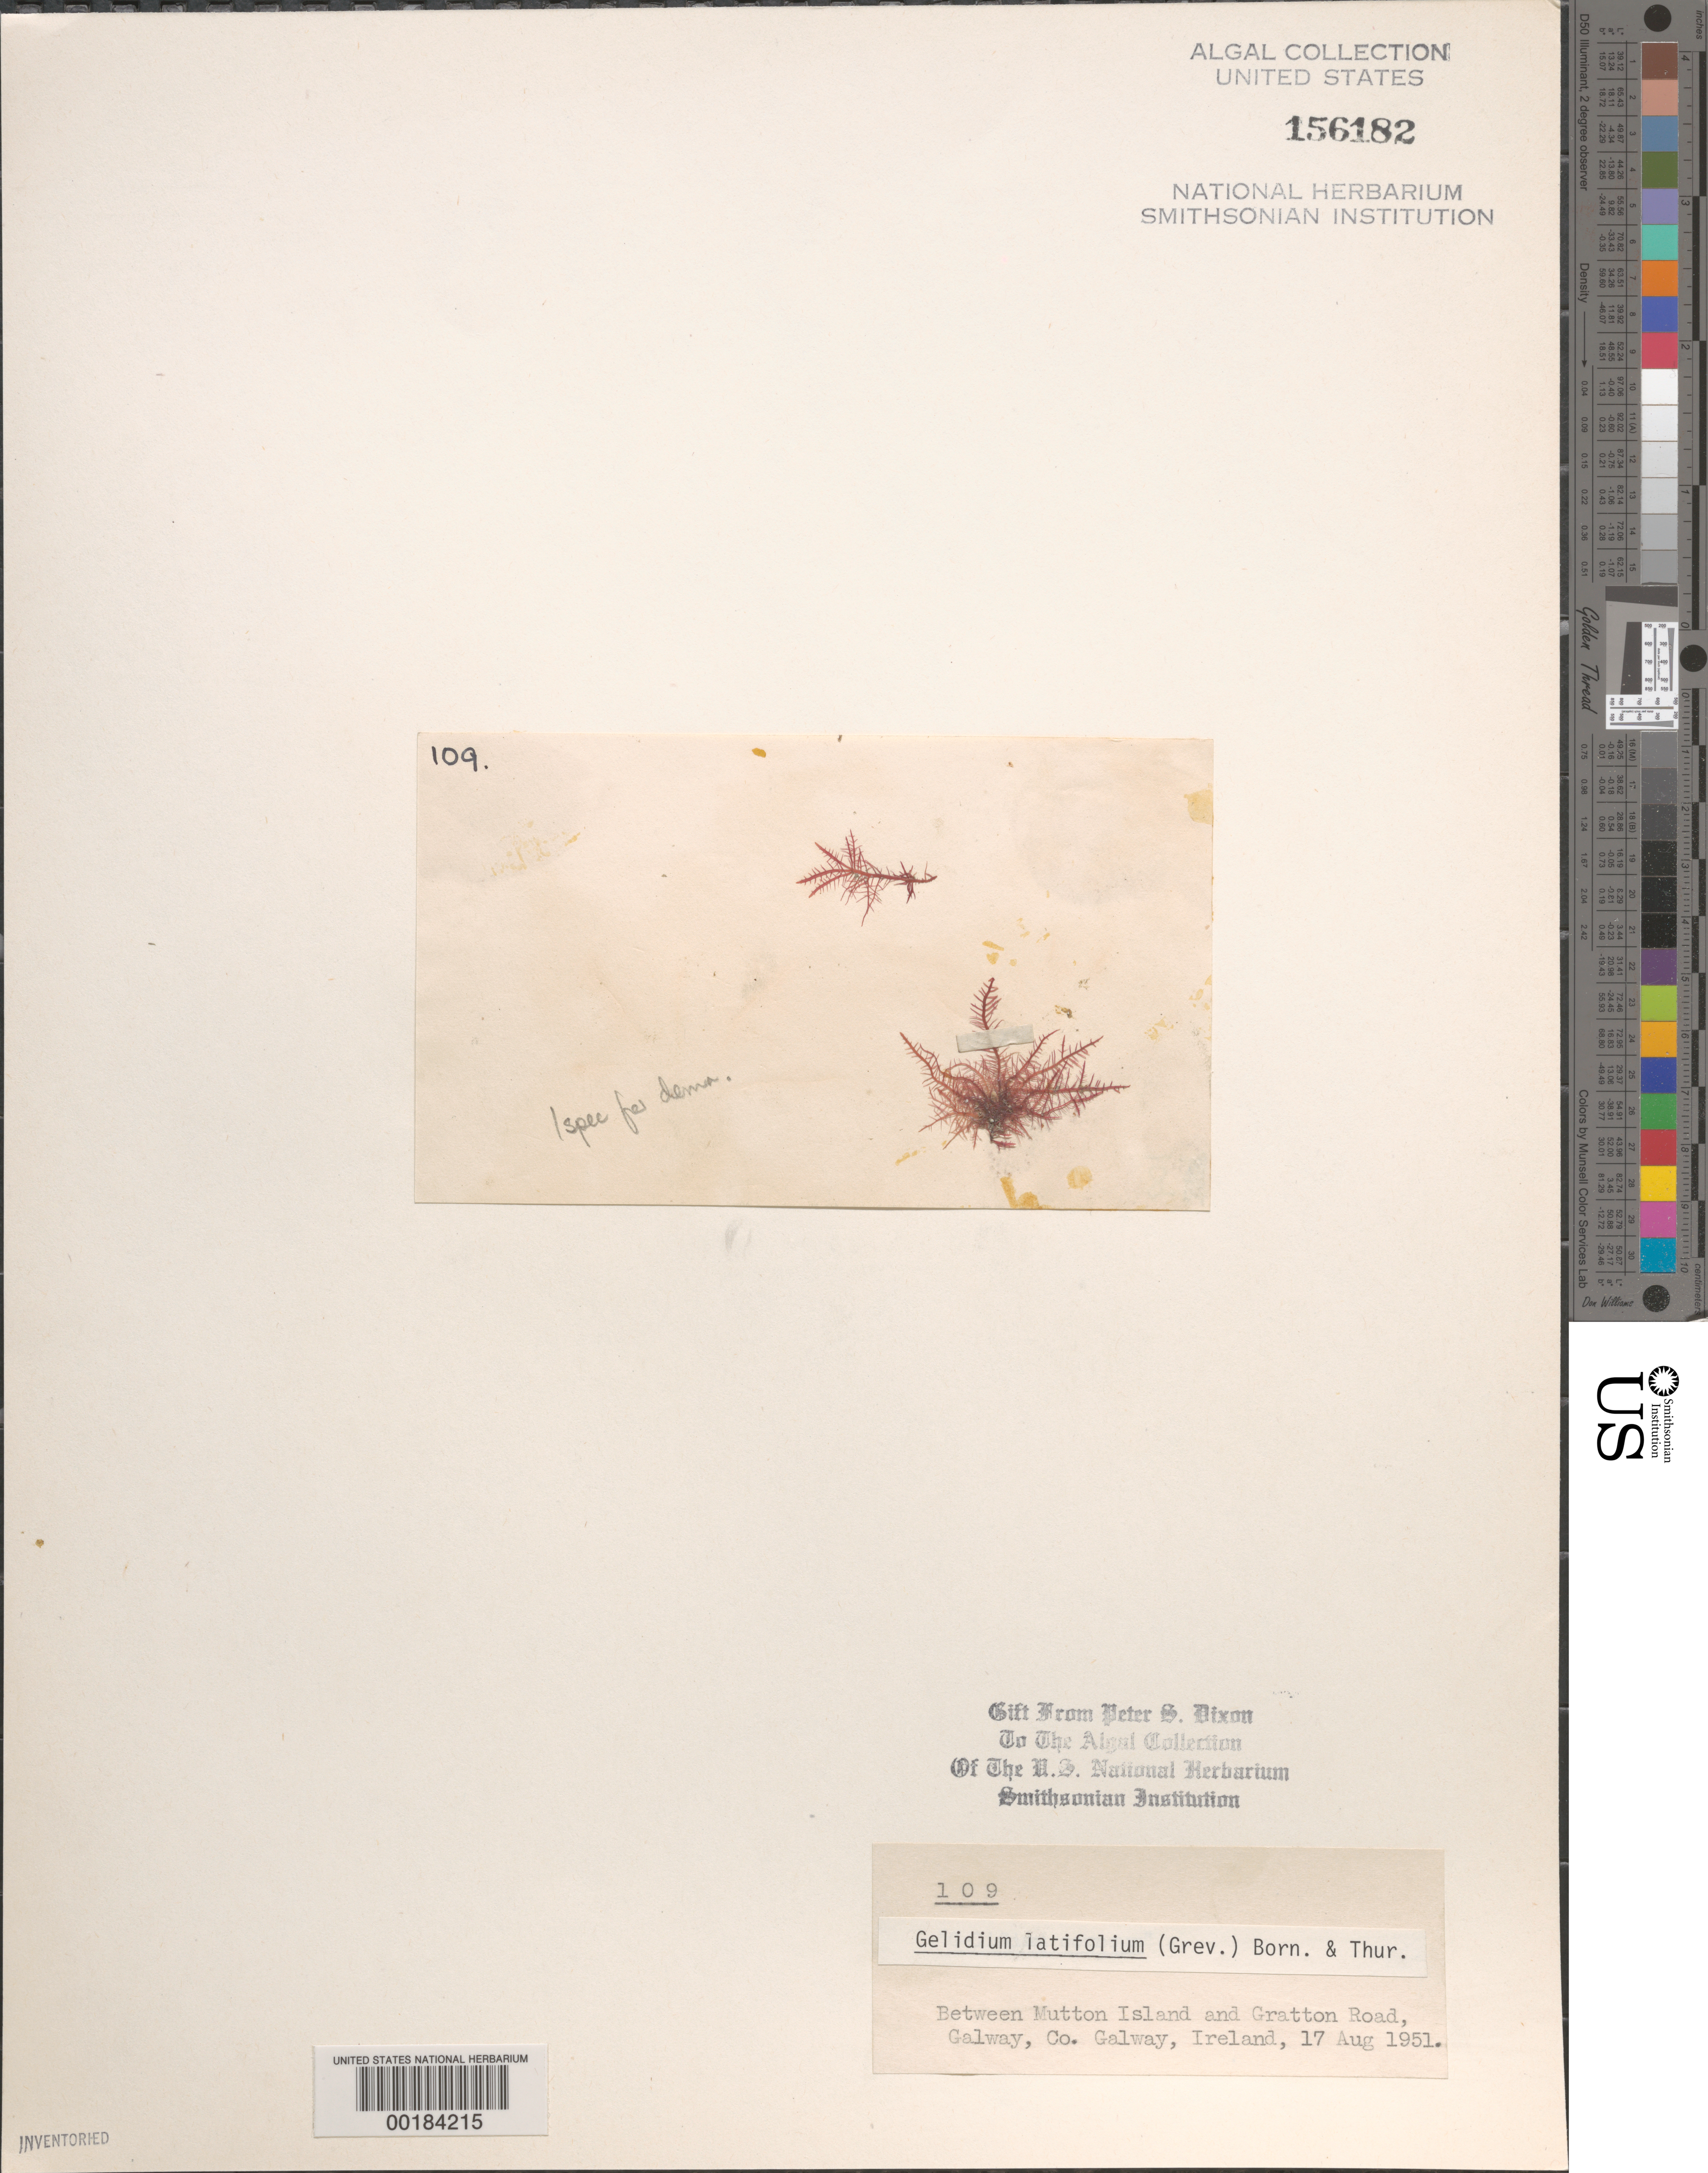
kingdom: Plantae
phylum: Rhodophyta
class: Florideophyceae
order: Gelidiales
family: Gelidiaceae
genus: Gelidium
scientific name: Gelidium spinosum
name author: (S.G. Gmel.) P.C. Silva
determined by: Algae name updating Project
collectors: P. S. Dixon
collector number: PSD 109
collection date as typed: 17 Aug 1951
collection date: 1951-08-17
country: Ireland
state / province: Connaught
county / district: Galway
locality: Between Mutton Island and Gratton Road, Galway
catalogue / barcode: US 156182